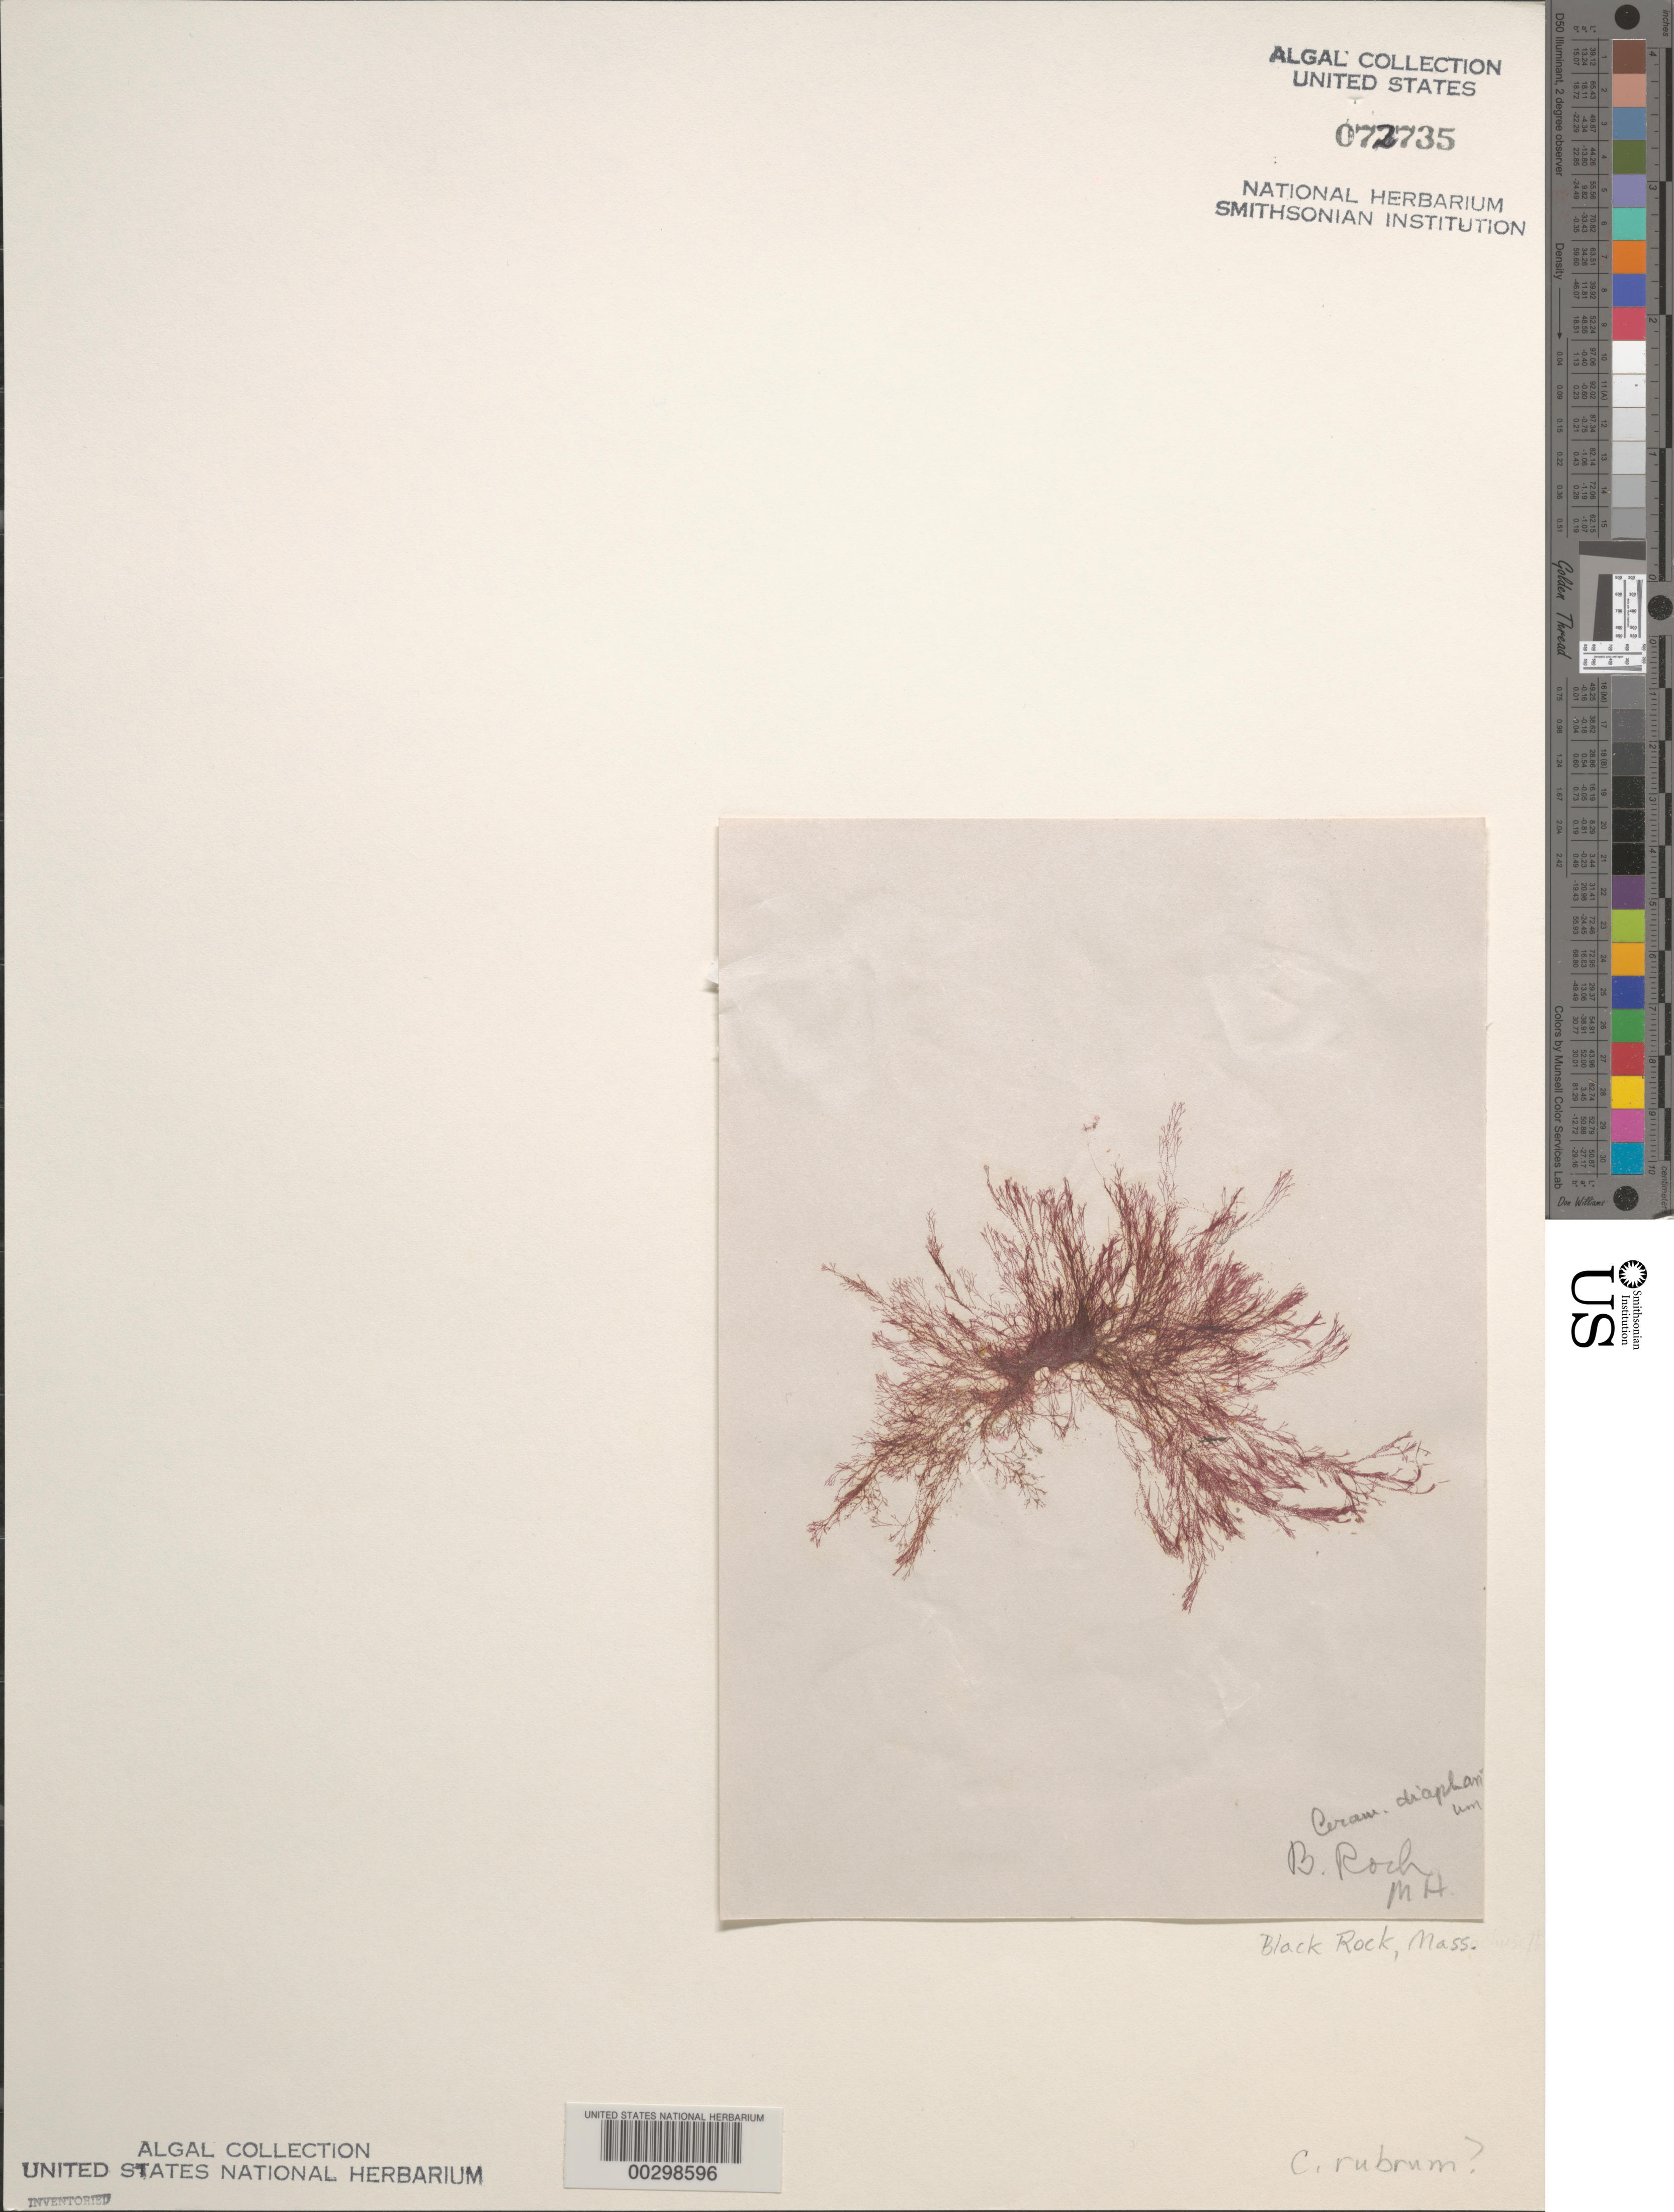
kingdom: Plantae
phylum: Rhodophyta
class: Florideophyceae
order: Ceramiales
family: Ceramiaceae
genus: Ceramium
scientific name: Ceramium rubrum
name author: C. Agardh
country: United States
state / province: Massachusetts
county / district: Bristol County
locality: Black Rock, New Bedford Harbor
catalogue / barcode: US 72735